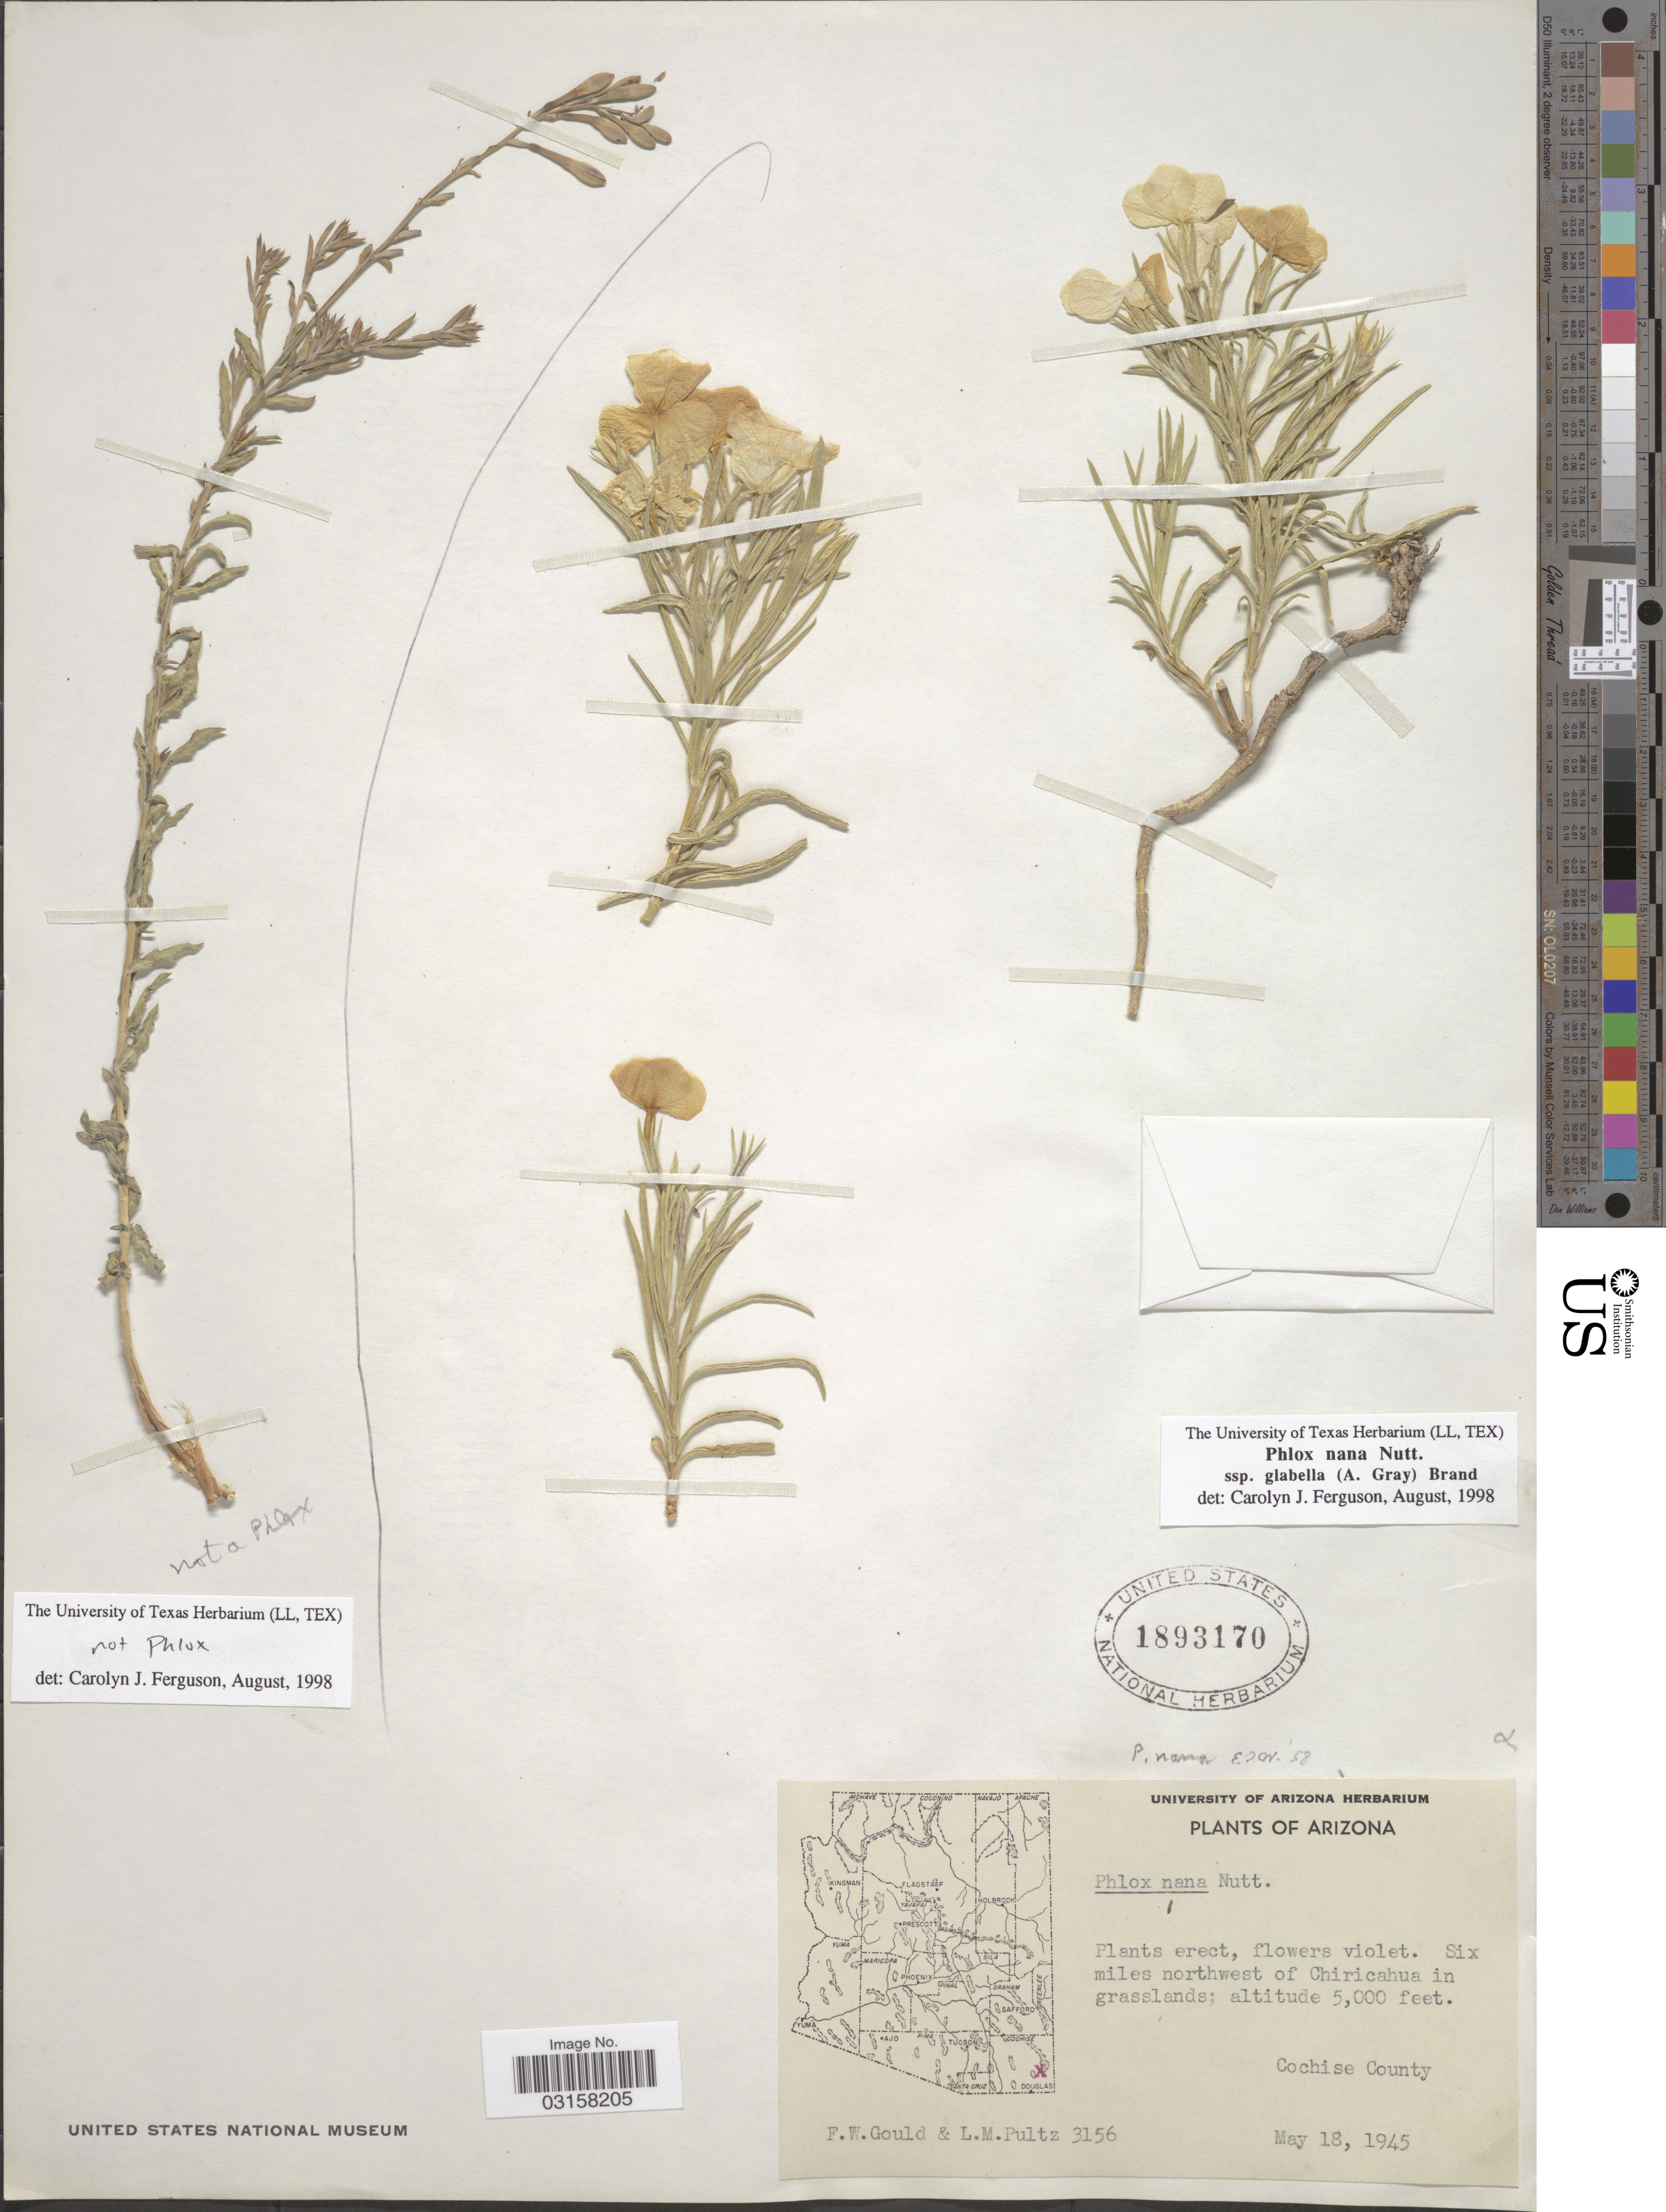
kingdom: Plantae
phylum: Tracheophyta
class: Magnoliopsida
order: Ericales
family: Polemoniaceae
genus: Phlox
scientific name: Phlox triovulata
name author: Thurb. ex Torr.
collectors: F. W. Gould & L. Pultz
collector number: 3156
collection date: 1945-05-18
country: United States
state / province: Arizona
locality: Six miles northwest of Chiricahua in grasslands. Cochise County.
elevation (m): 1524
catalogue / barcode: US 1893170